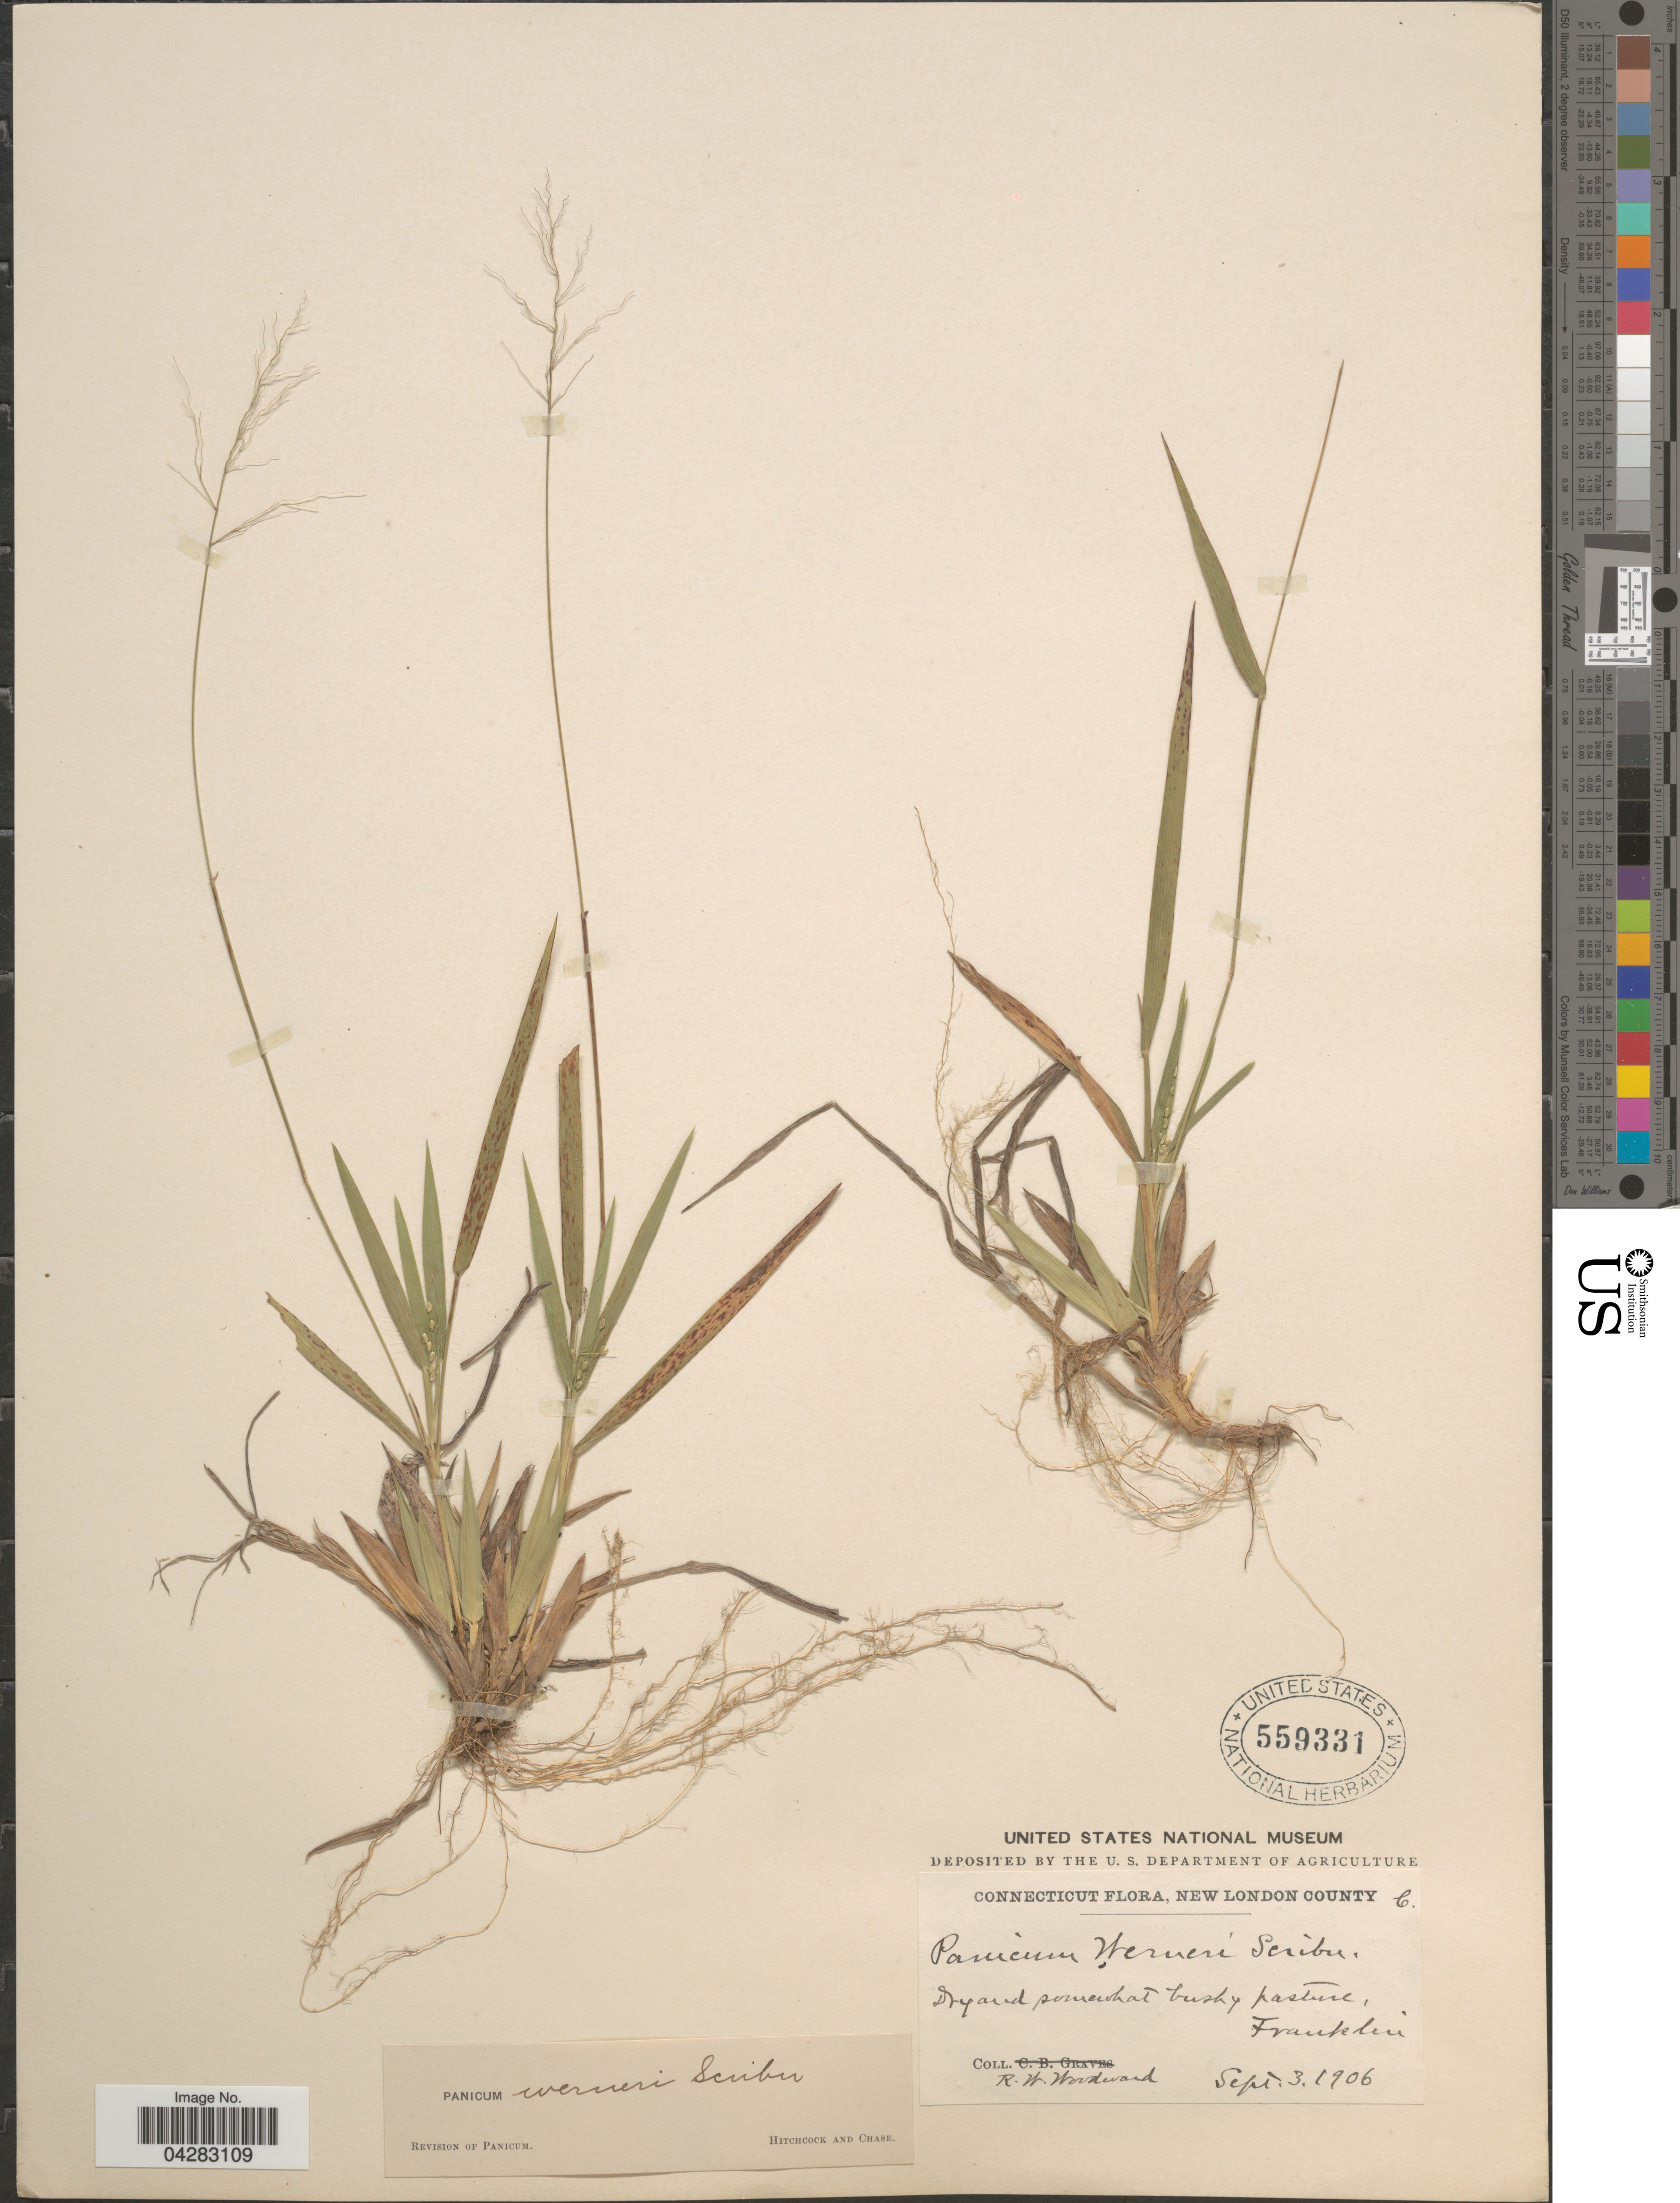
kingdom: Plantae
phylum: Tracheophyta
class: Liliopsida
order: Poales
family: Poaceae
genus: Dichanthelium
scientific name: Dichanthelium linearifolium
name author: (Scribn.) Gould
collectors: R. Woodward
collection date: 1906-09-03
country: United States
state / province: Connecticut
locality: New London County. Dry and somewhat bushy pasture, Franklin.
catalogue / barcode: US 559331